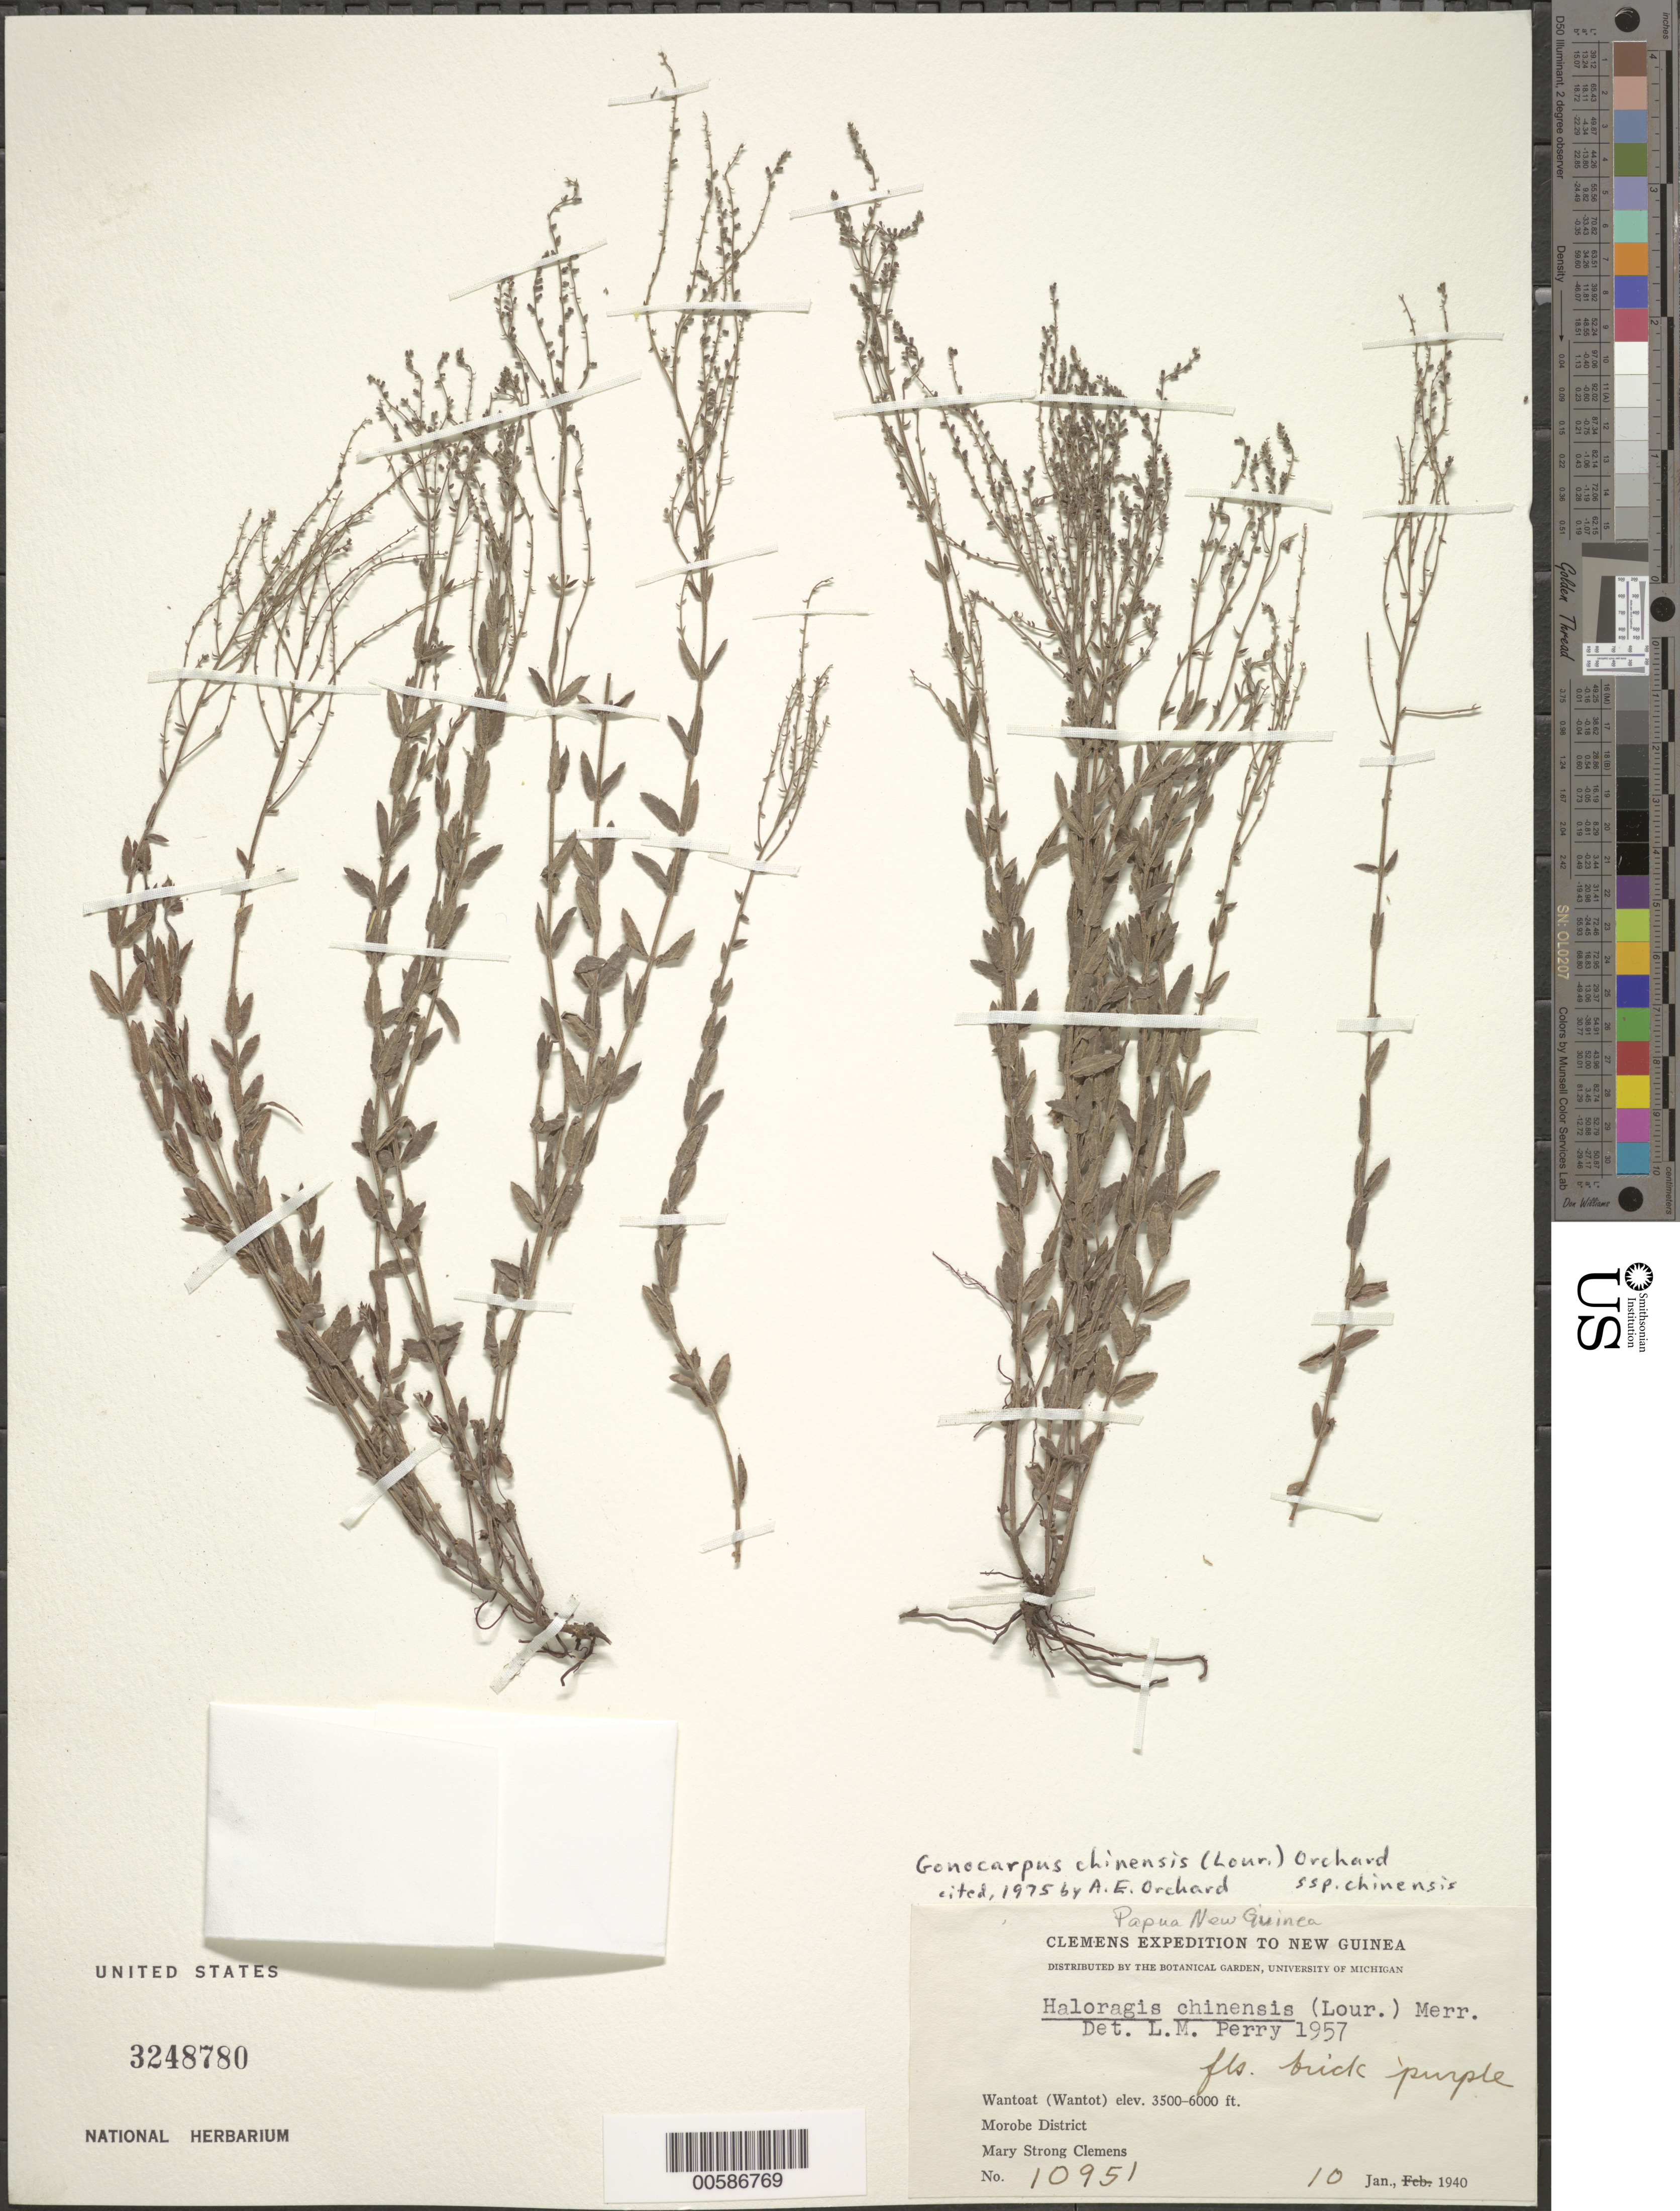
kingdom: Plantae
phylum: Tracheophyta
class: Magnoliopsida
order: Saxifragales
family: Haloragaceae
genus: Gonocarpus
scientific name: Gonocarpus chinensis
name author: (Lour.) Orchard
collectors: M. S. Clemens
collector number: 10951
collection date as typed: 10 Jan 1940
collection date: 1940-01-10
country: Papua New Guinea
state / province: Morobe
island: New Guinea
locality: Wantoat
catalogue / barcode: US 3248780